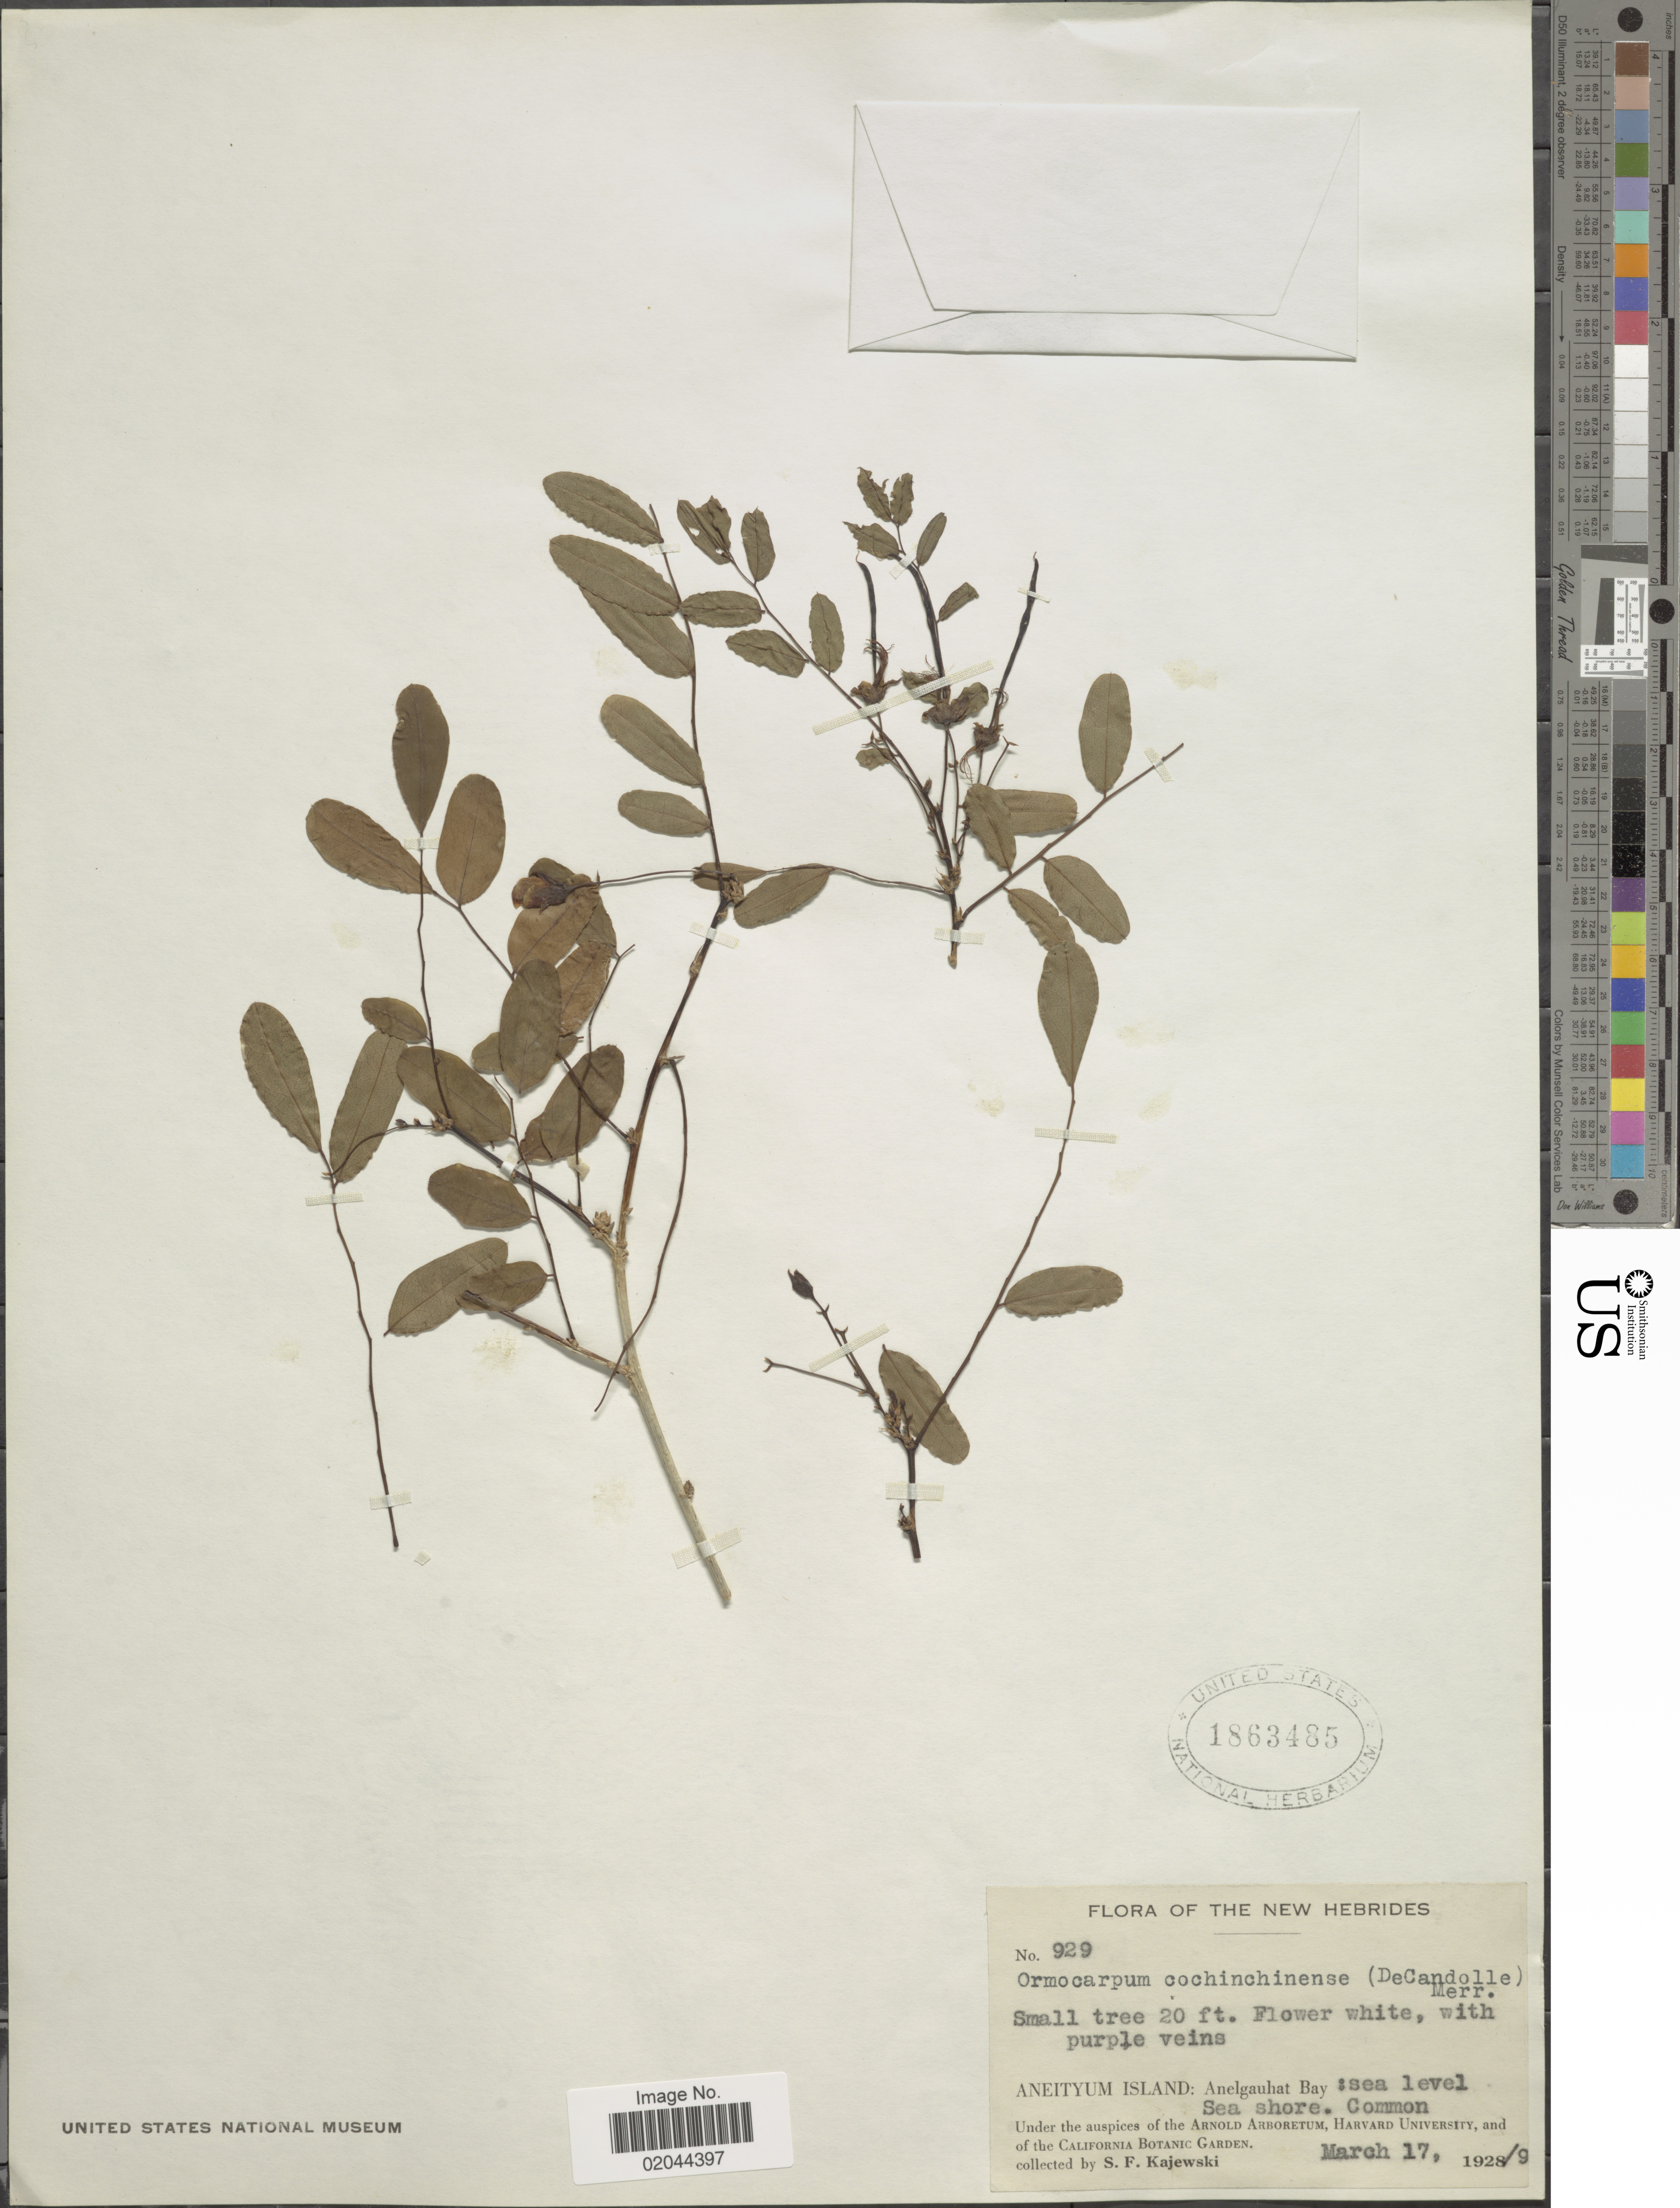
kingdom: Plantae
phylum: Tracheophyta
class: Magnoliopsida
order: Fabales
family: Fabaceae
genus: Ormocarpum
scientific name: Ormocarpum cochinchinense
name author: (Lour.) Merr.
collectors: S. Kajewski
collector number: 929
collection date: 1929-03-17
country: Vanuatu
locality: New Hebrides, Aneityum Island: Anelgauhat Bay: sea shore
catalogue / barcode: US 1863485